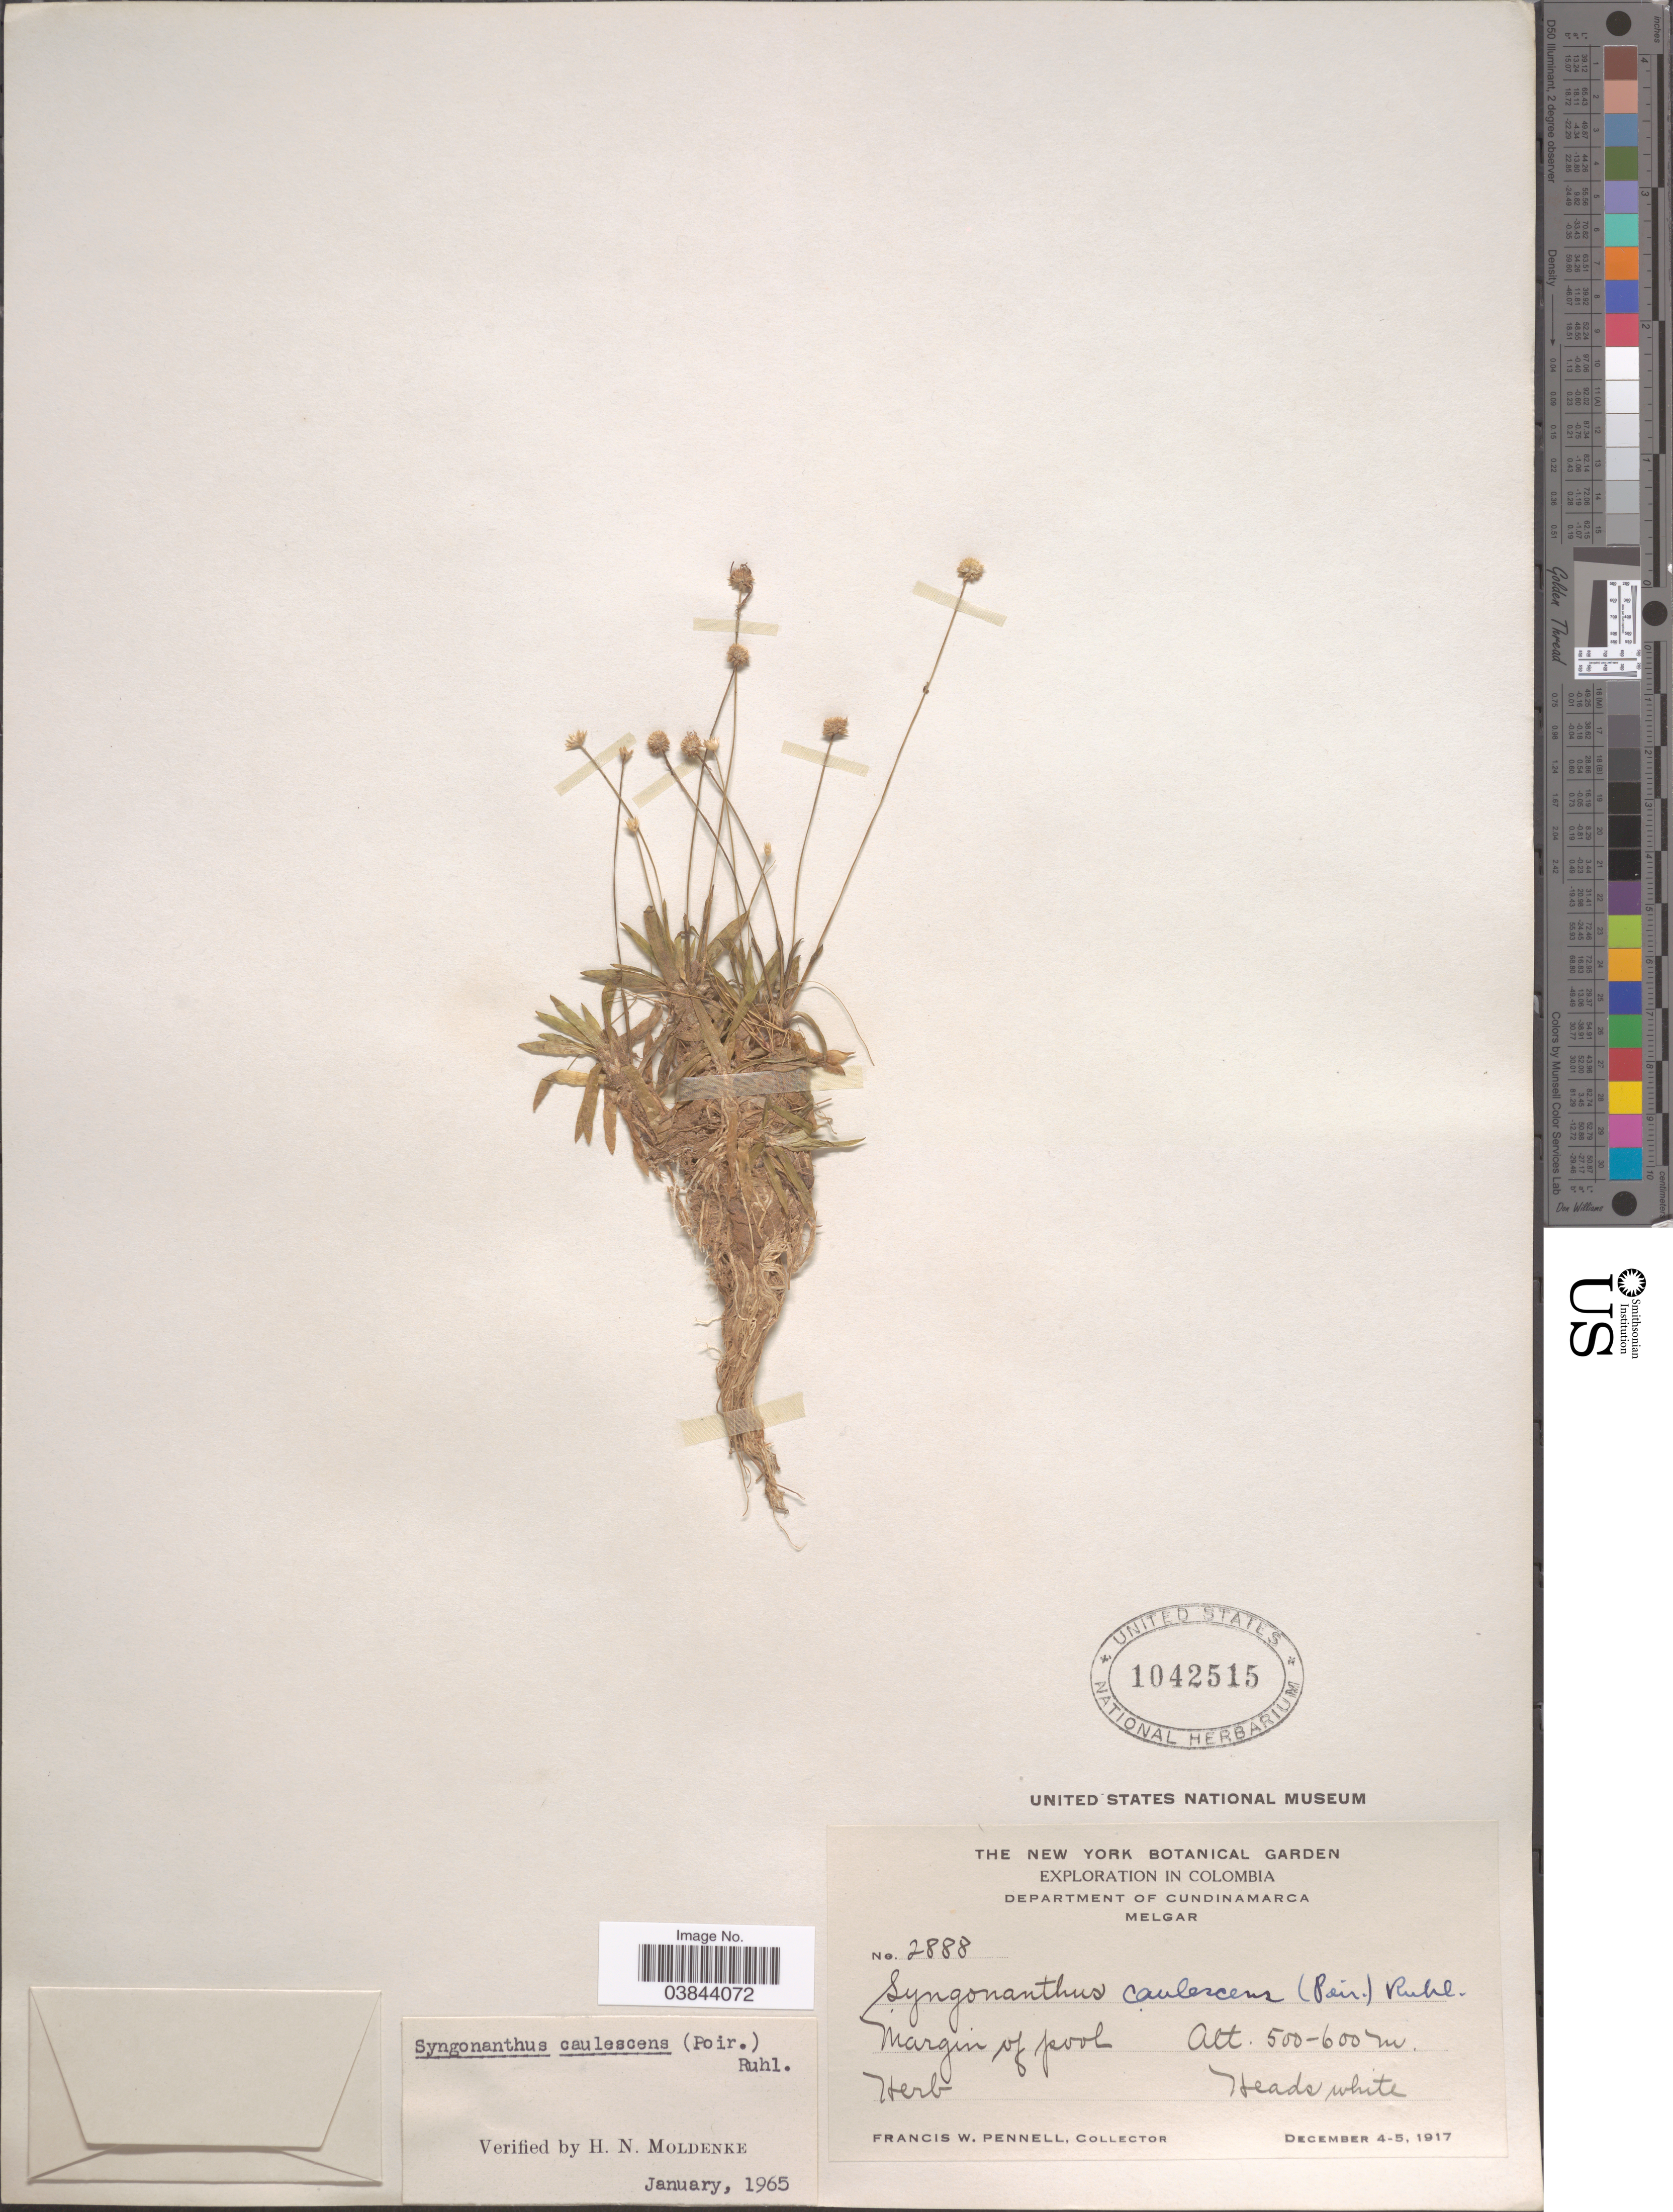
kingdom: Plantae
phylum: Tracheophyta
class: Liliopsida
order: Poales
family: Eriocaulaceae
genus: Syngonanthus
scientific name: Syngonanthus caulescens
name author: (Poir.) Ruhland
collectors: F. W. Pennell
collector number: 2888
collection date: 1917-12-04/1917-12-05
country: Colombia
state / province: Cundinamarca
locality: Department of Cundinamarca, Melgar. Margin of pool.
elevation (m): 500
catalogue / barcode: US 1042515